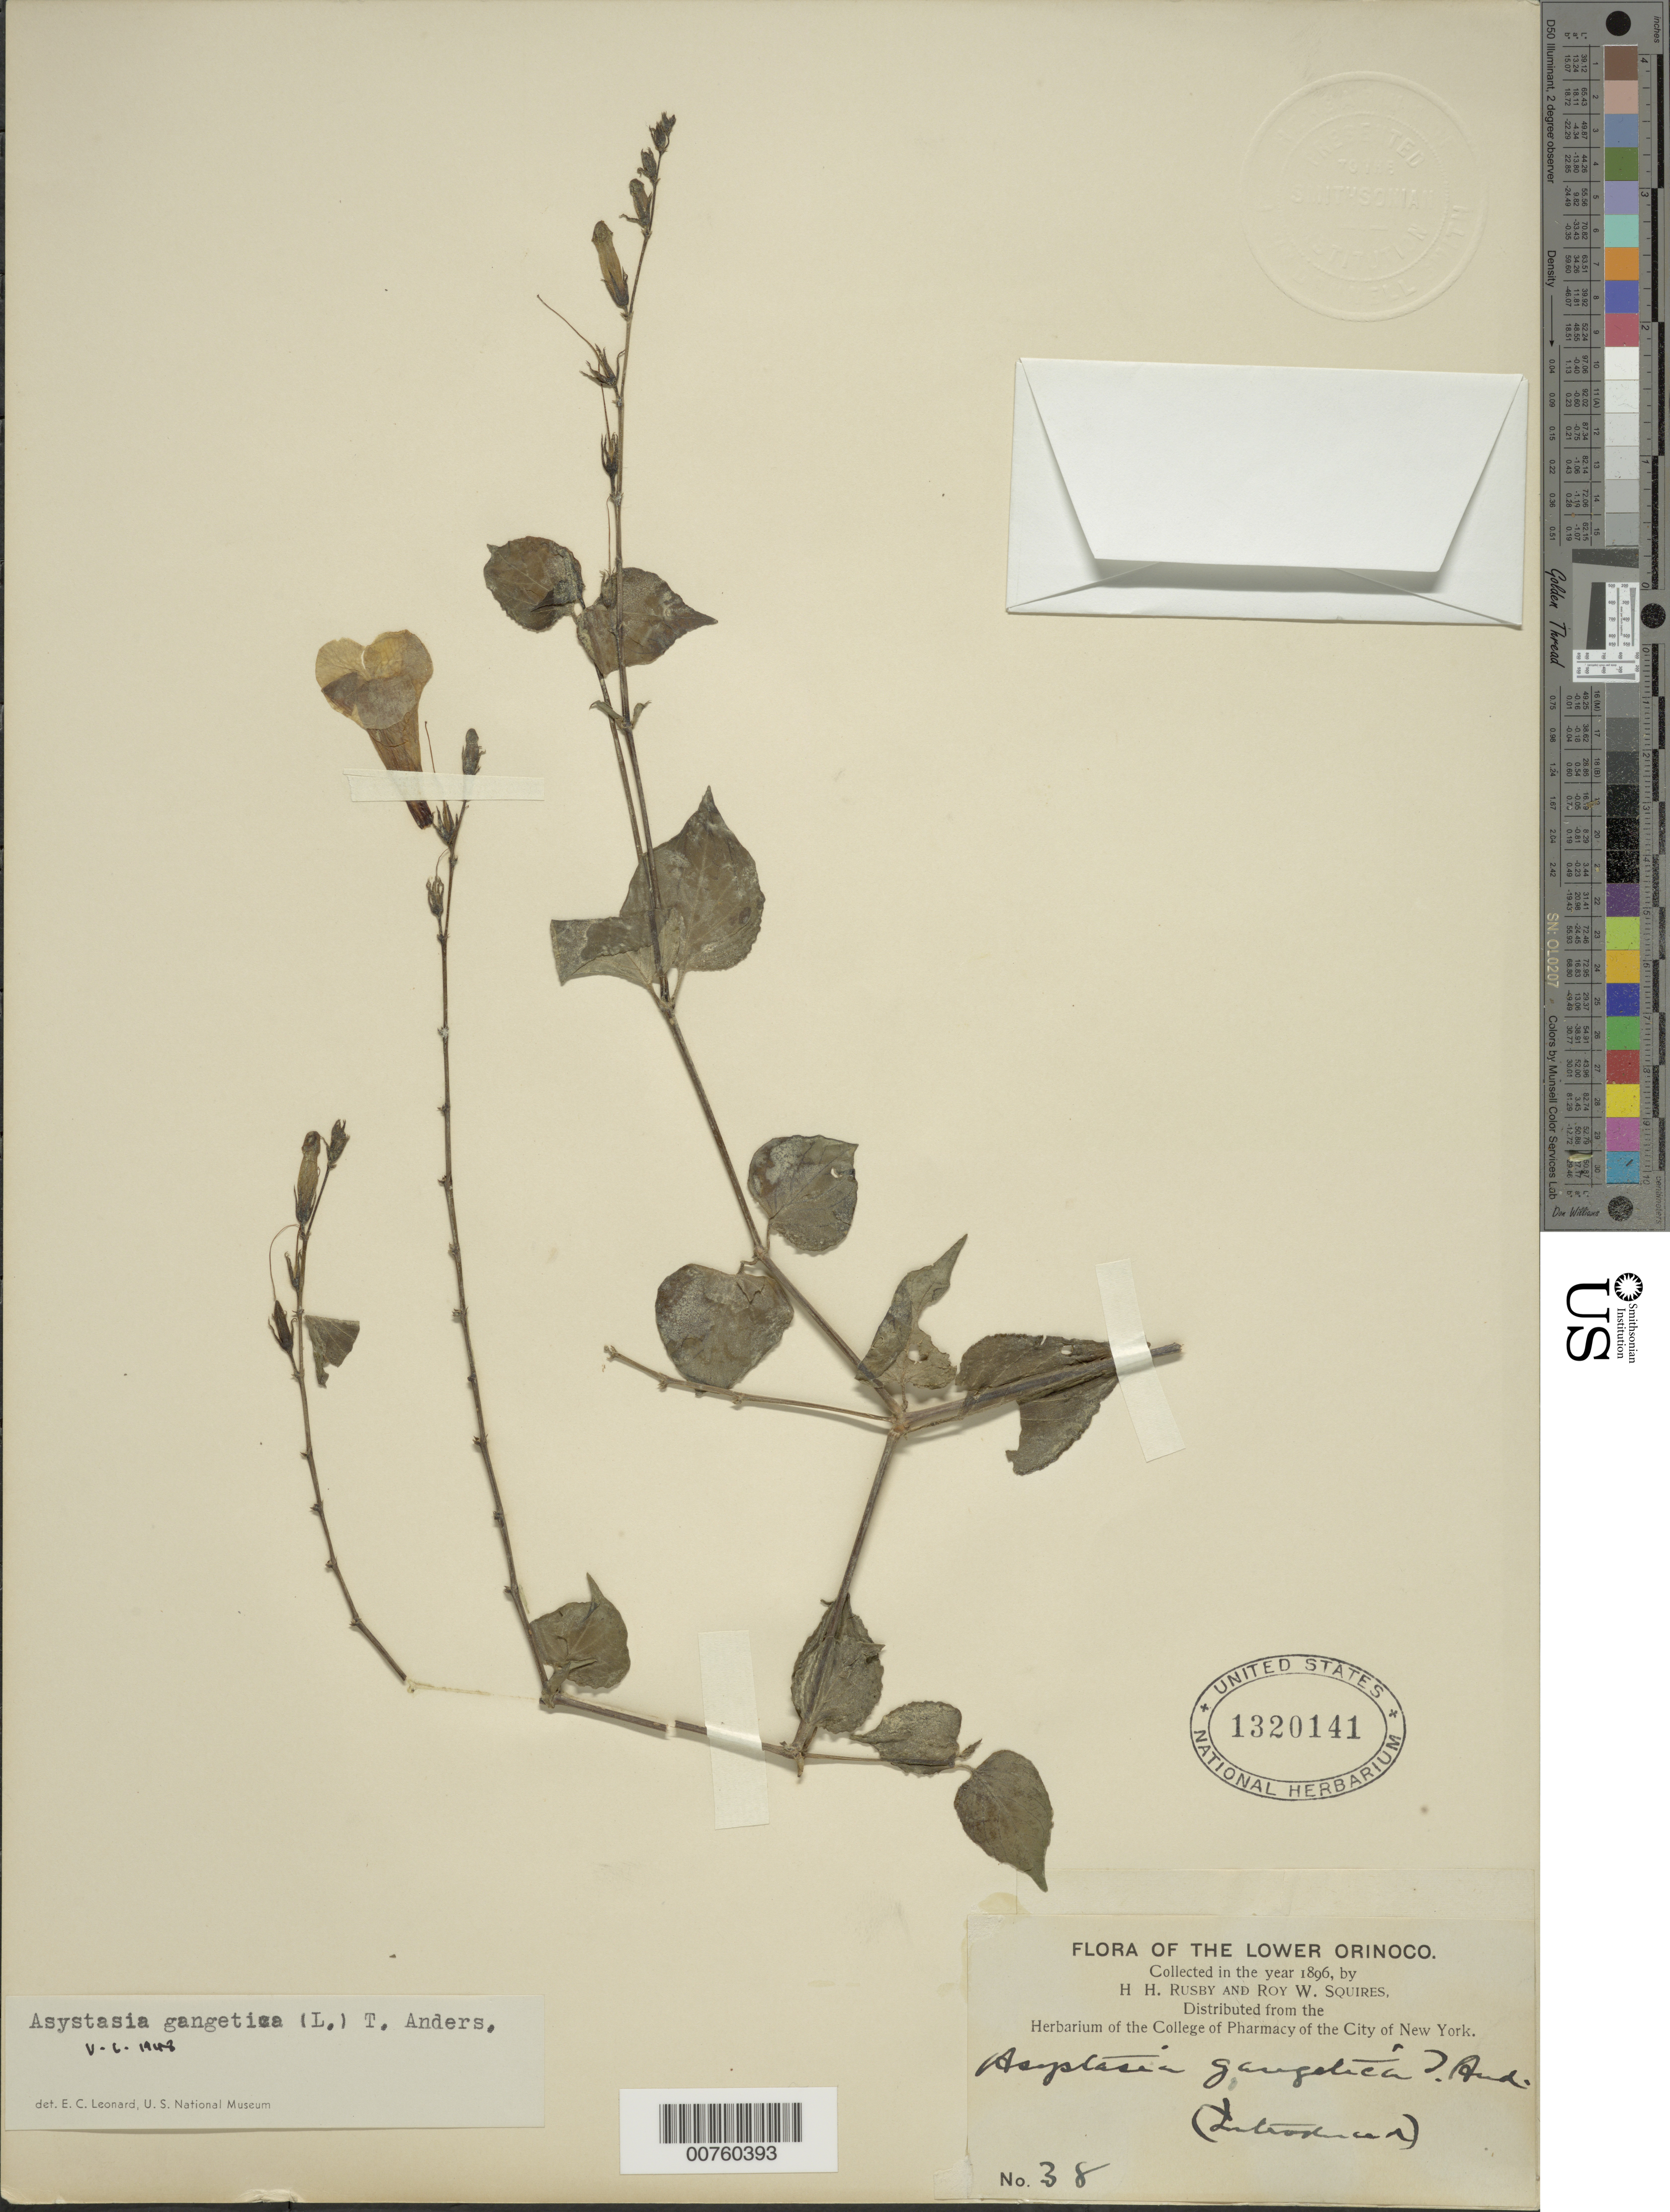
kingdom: Plantae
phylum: Tracheophyta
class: Magnoliopsida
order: Lamiales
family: Acanthaceae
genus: Asystasia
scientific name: Asystasia gangetica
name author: (L.) T. Anderson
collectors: H. H. Rusby & R. Squires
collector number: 38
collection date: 1896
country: Venezuela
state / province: Delta Amacuro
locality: Lower Orinoco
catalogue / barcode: US 1320141